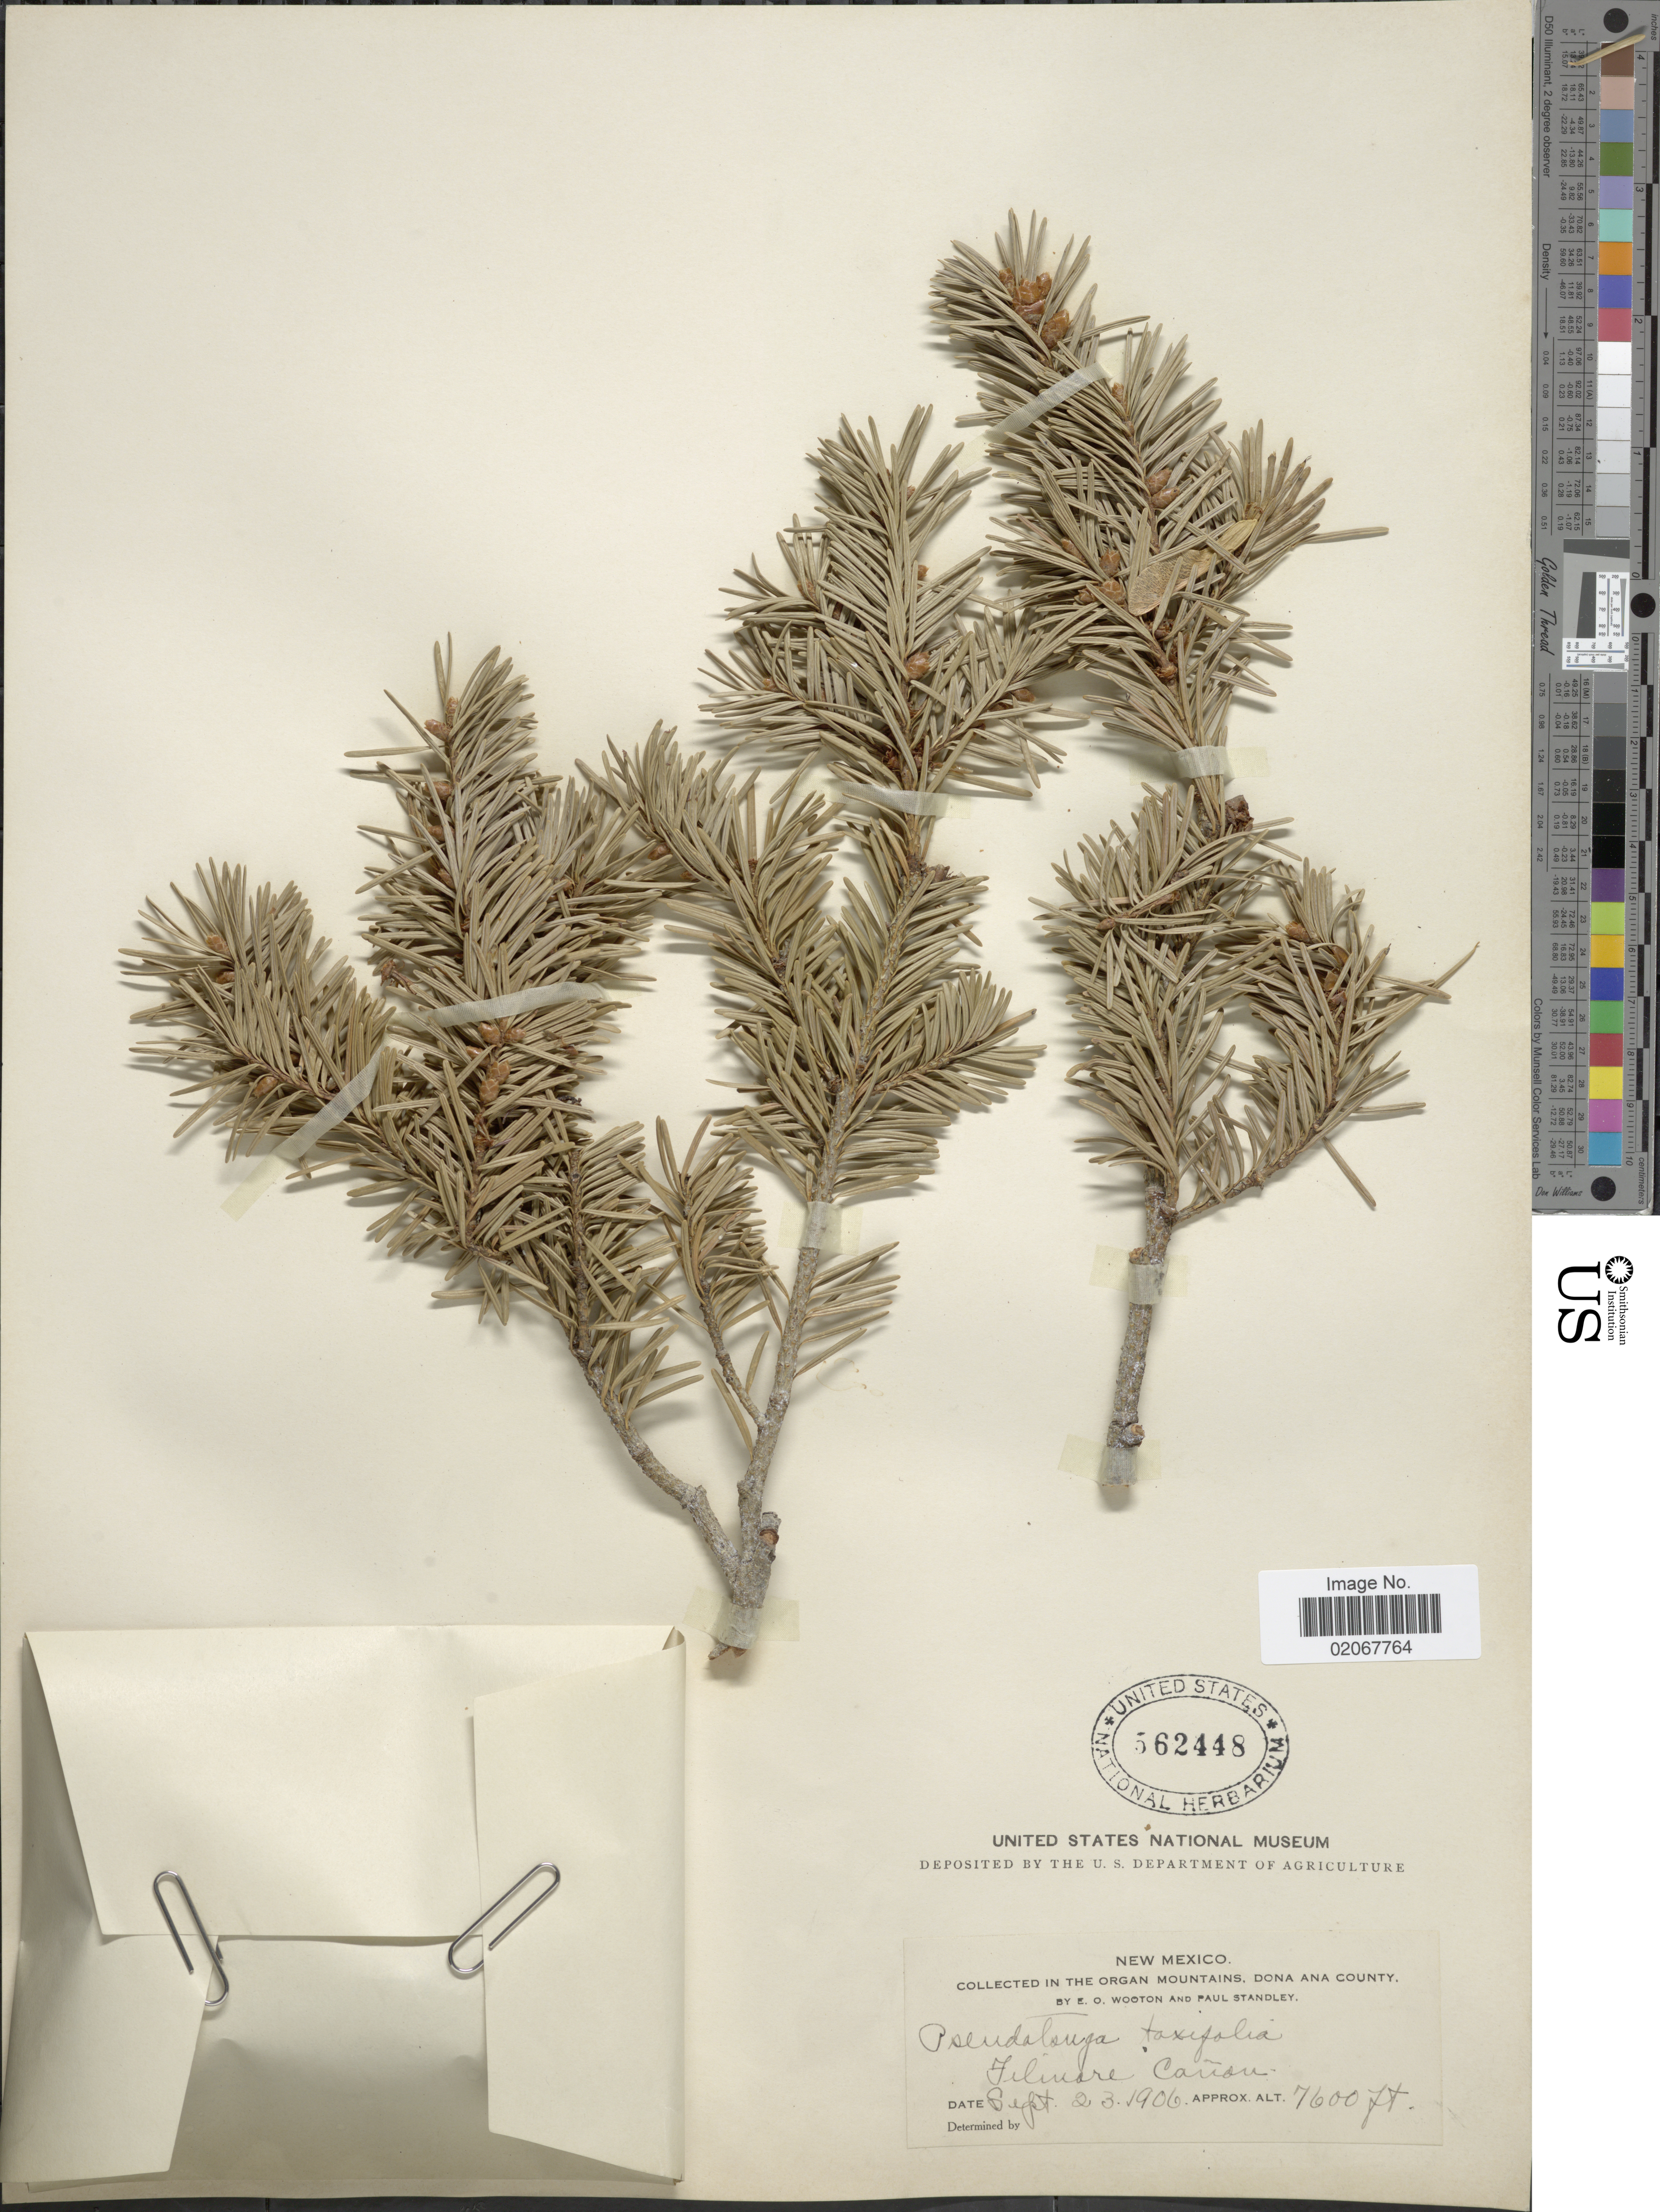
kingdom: Plantae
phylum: Tracheophyta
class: Pinopsida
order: Pinales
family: Pinaceae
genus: Pseudotsuga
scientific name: Pseudotsuga menziesii var. glauca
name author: (Beissn.) Franco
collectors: E. O. Wooton & P. C. Standley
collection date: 1906-09-23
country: United States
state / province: New Mexico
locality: The Organ Mountains, Don Ana County. Filinare Canon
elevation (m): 2316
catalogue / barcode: US 562448